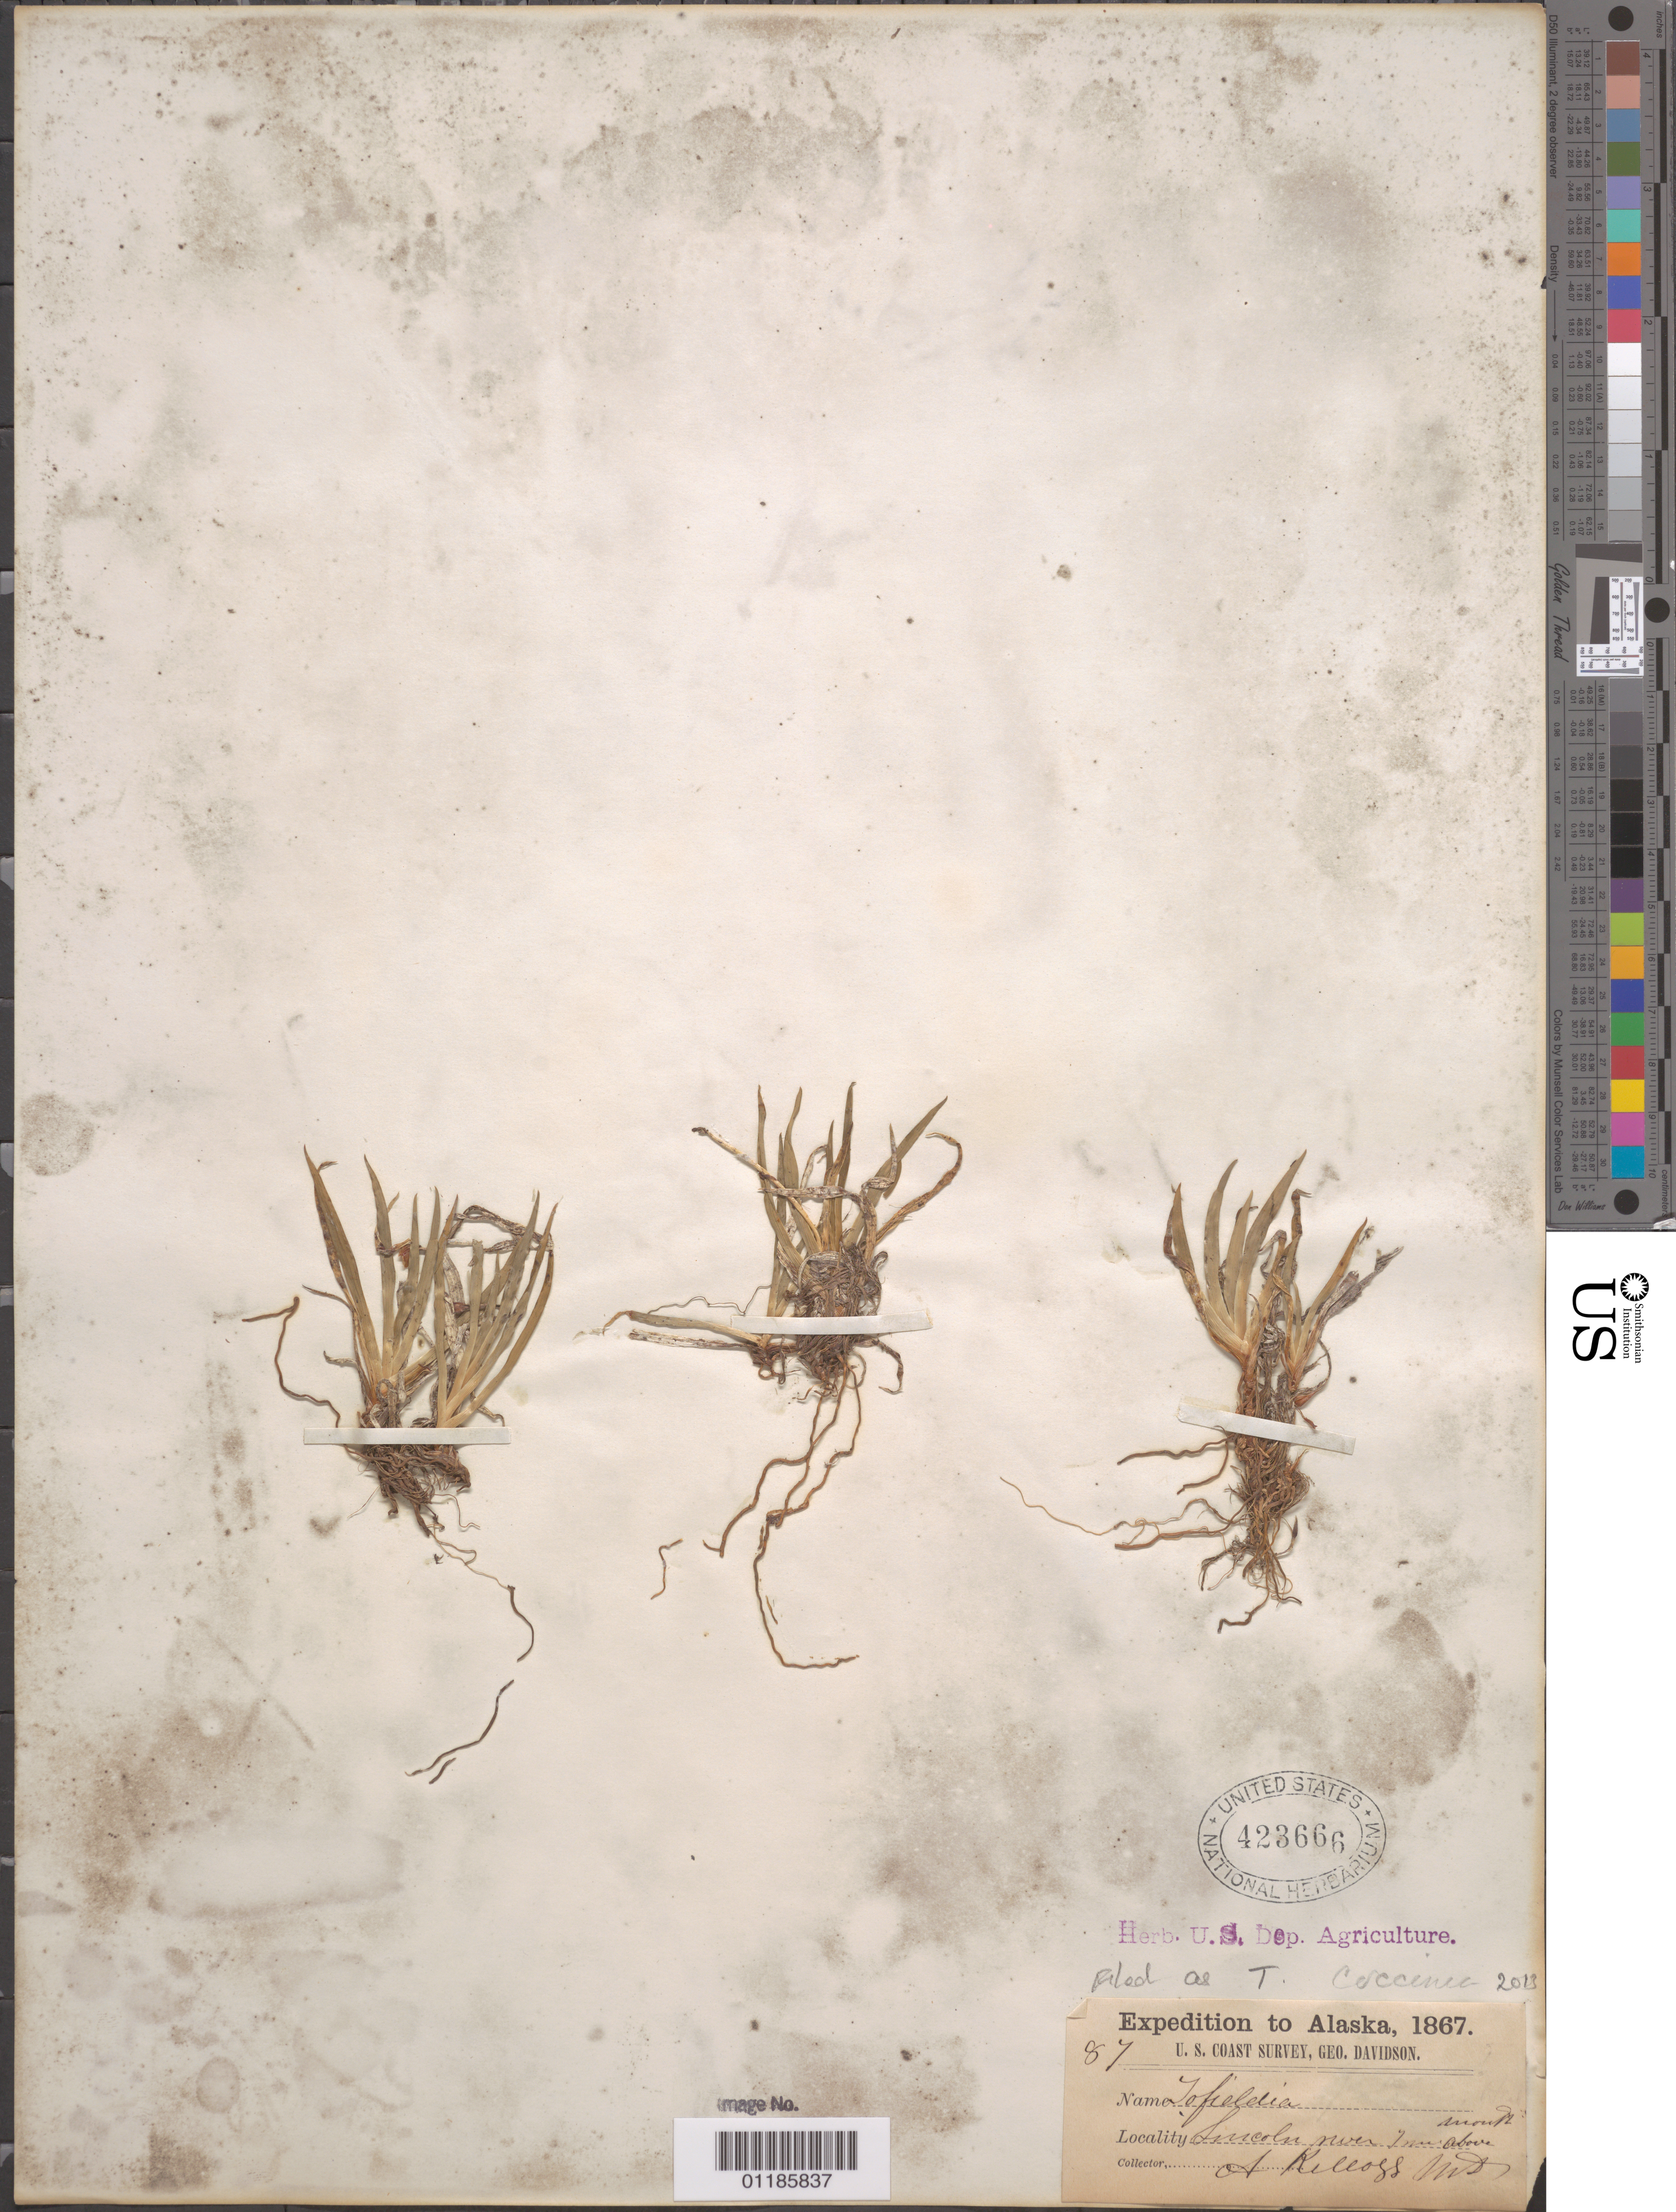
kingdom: Plantae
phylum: Tracheophyta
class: Liliopsida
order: Alismatales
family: Tofieldiaceae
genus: Tofieldia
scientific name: Tofieldia coccinea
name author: Richardson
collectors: A. Kellogg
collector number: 87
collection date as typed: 1867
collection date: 1867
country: United States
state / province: Alaska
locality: Lincoln River.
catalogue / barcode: US 423666